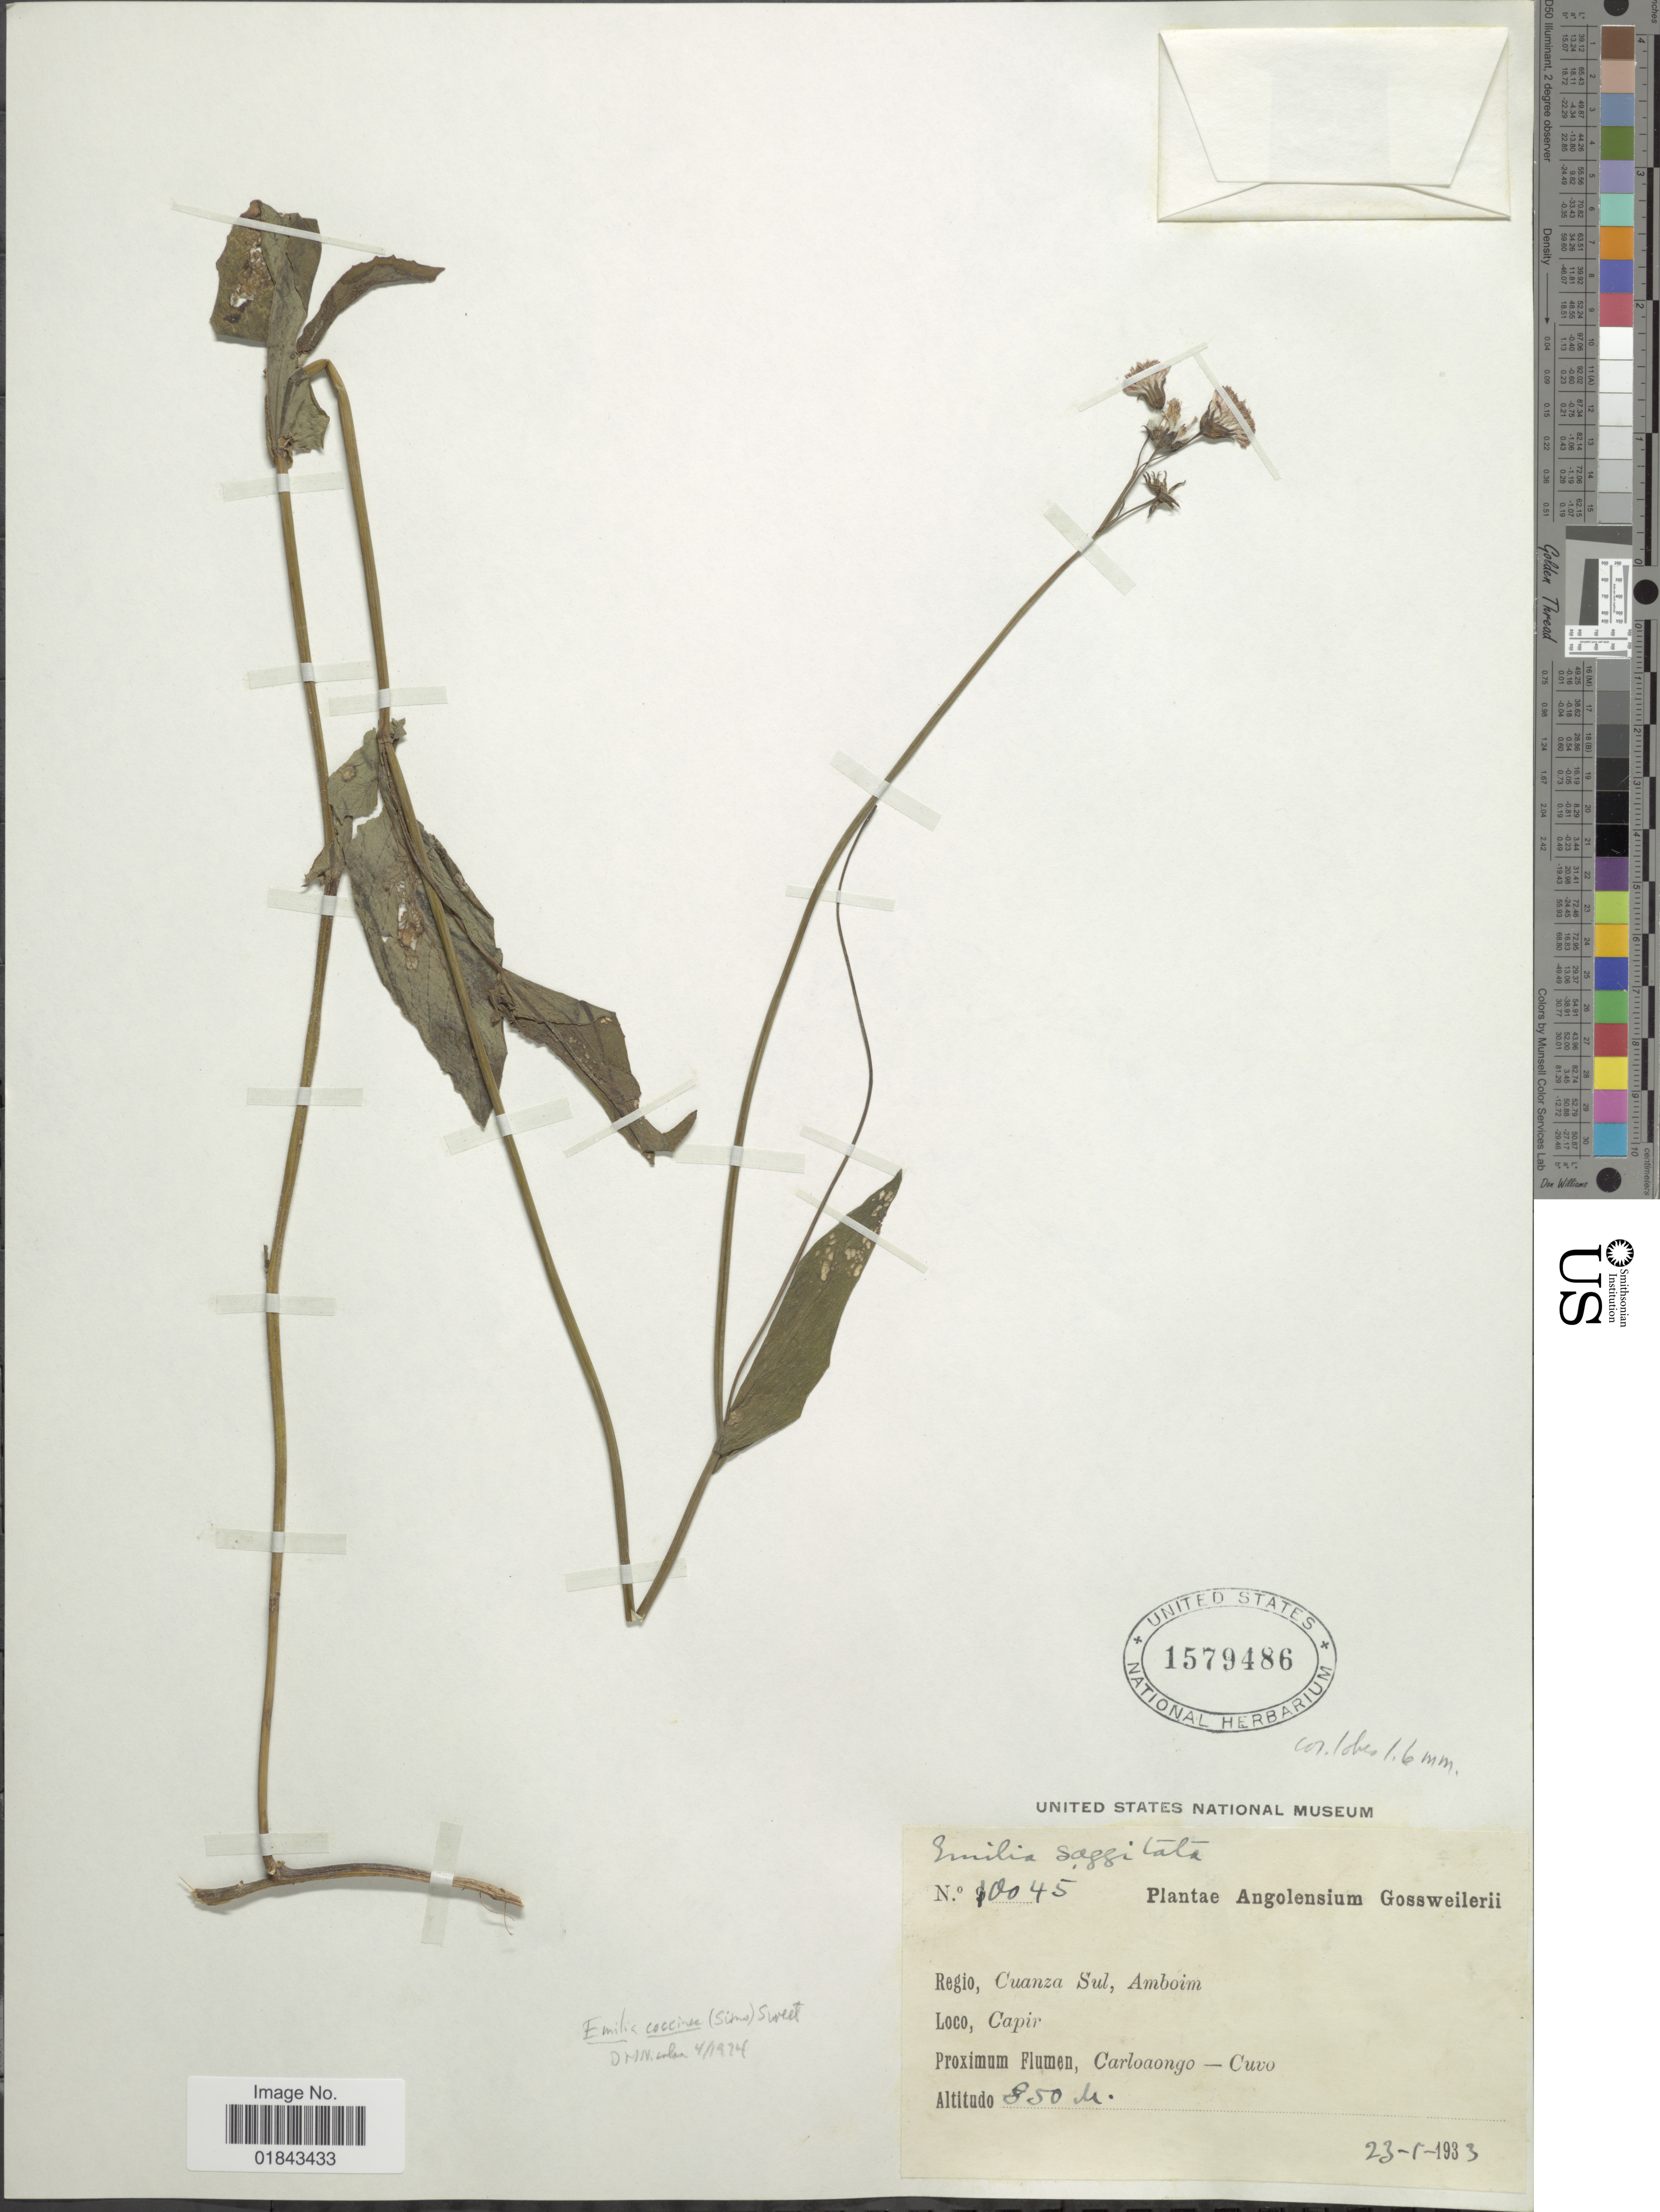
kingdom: Plantae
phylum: Tracheophyta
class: Magnoliopsida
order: Asterales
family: Asteraceae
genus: Emilia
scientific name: Emilia coccinea (Sims) Sweet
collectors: -. Gossweiler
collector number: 10045*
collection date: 1933-01-23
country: Angola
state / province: Cuanza Sul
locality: Amboim, Capir.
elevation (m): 850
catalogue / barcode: US 1579486